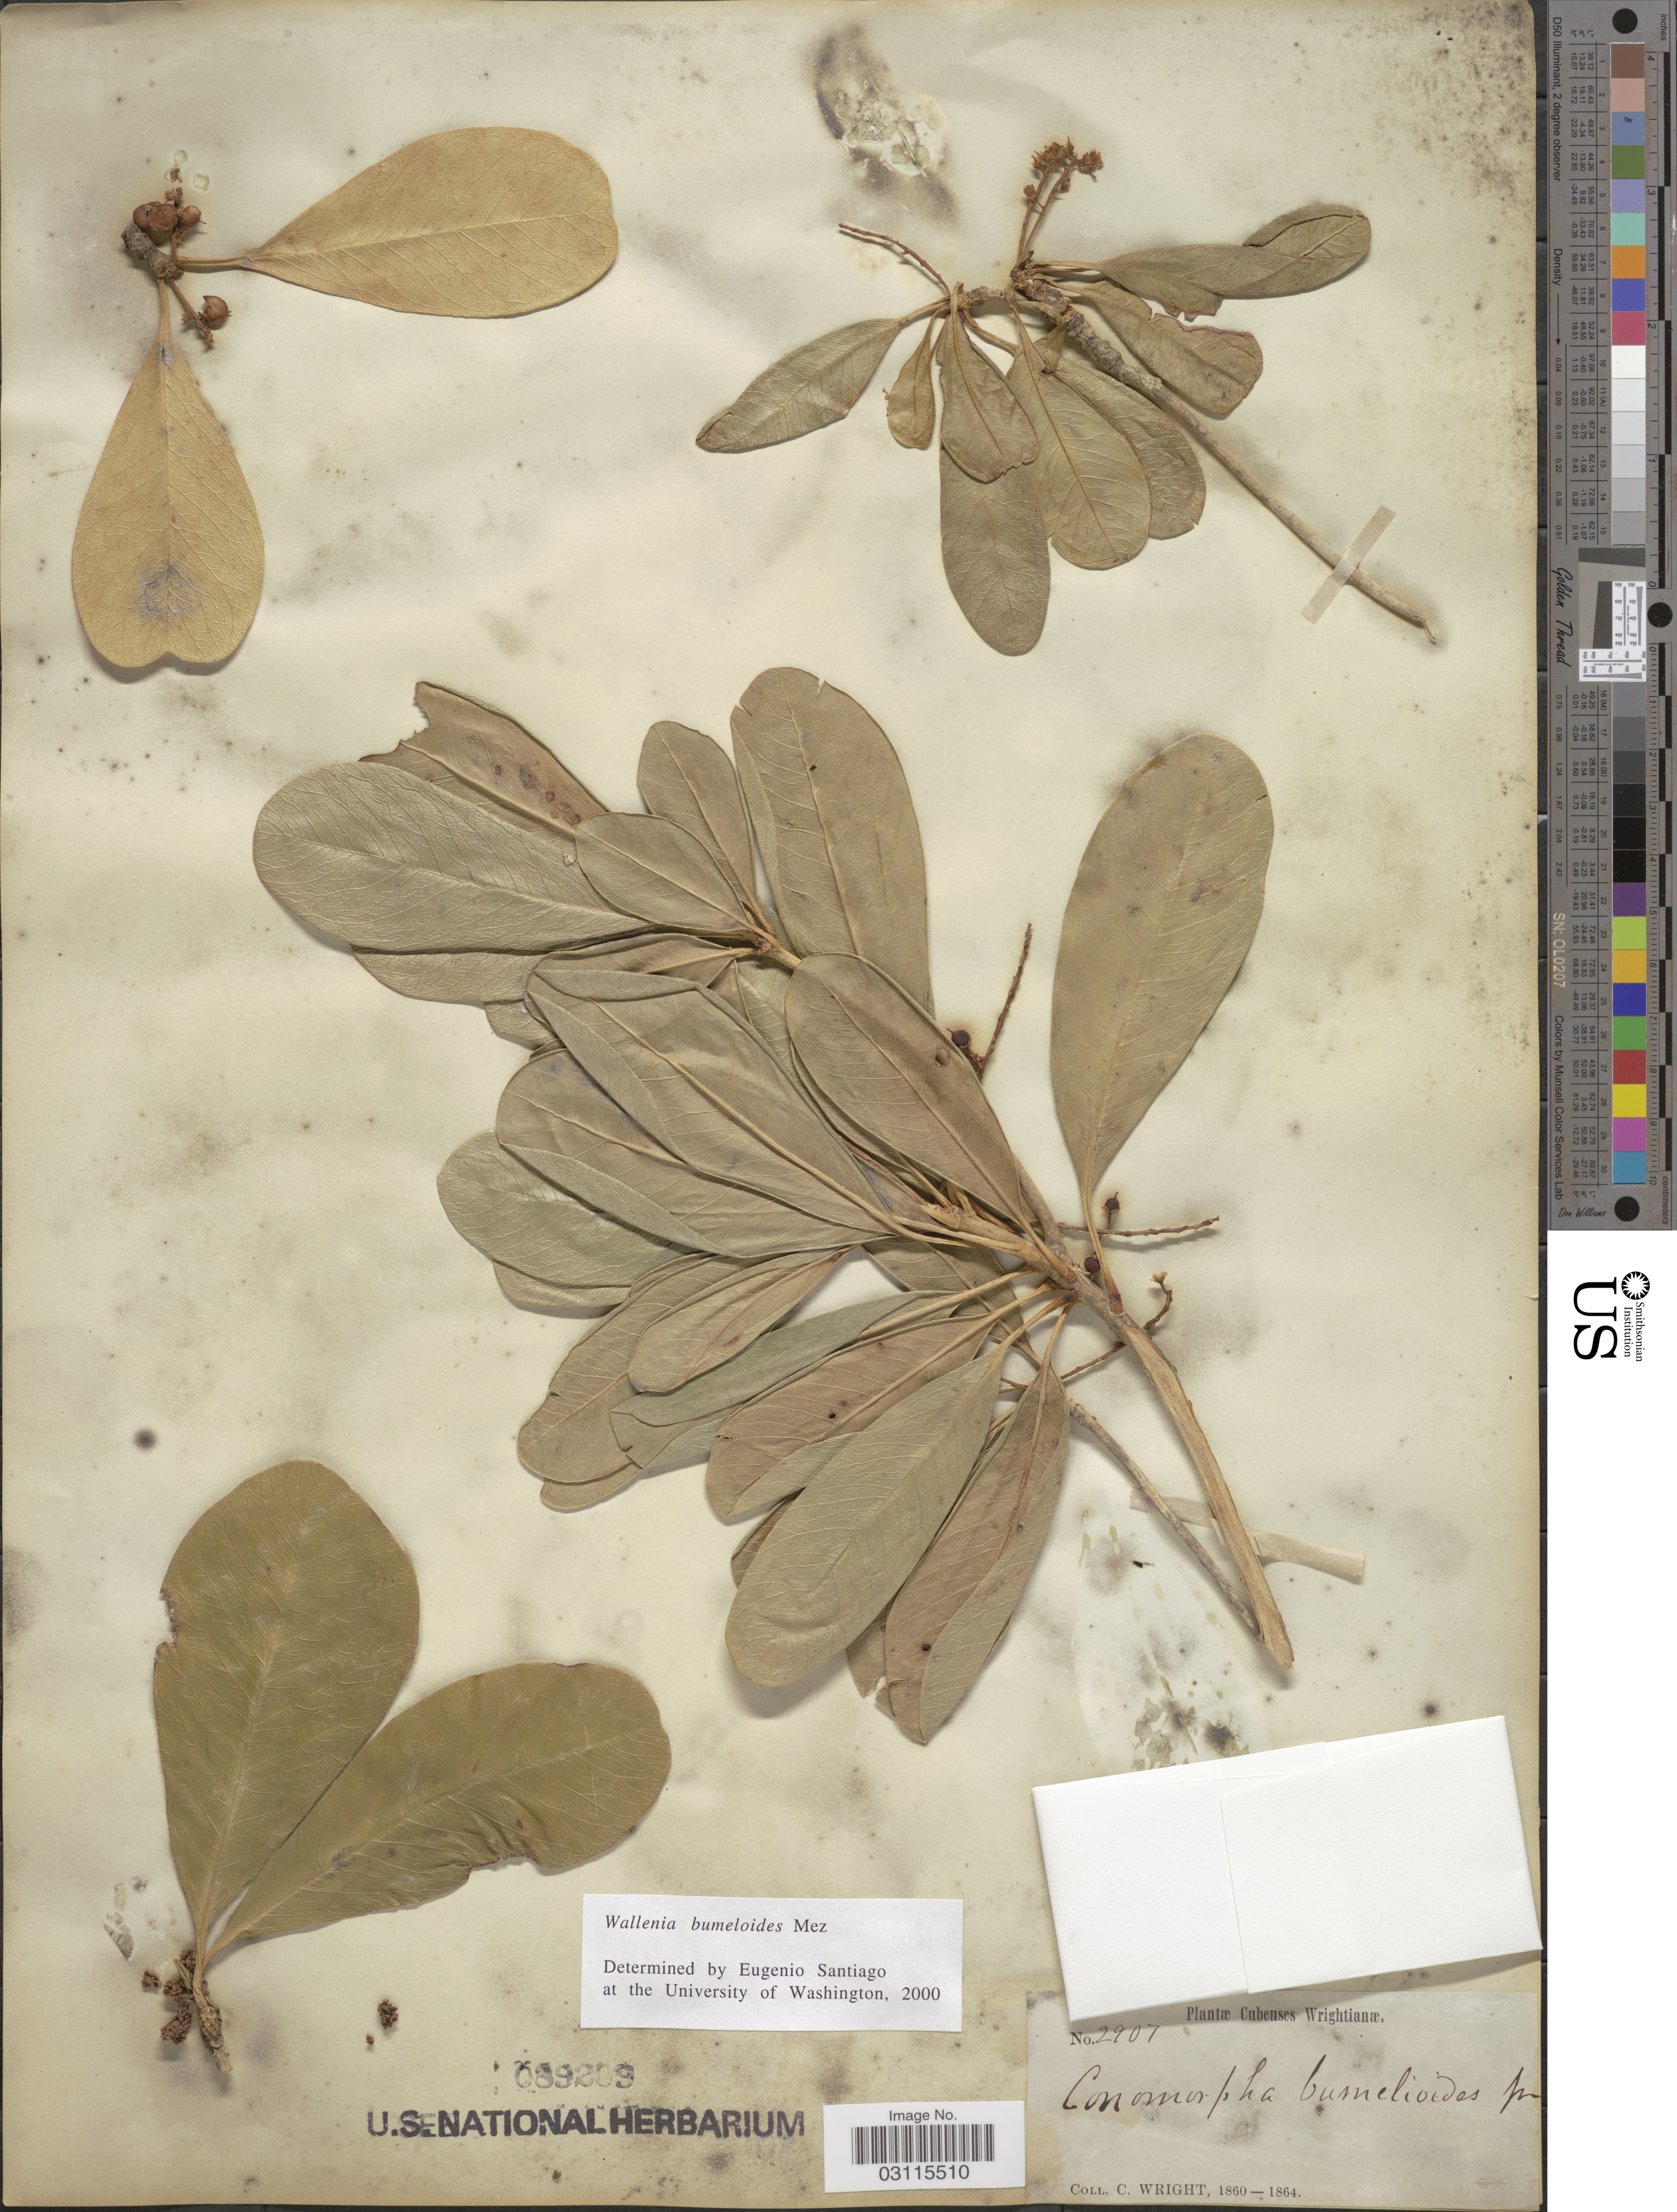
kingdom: Plantae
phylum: Tracheophyta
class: Magnoliopsida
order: Ericales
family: Primulaceae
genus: Wallenia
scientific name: Wallenia bumelioides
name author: (Griseb.) Mez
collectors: C. Wright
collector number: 2907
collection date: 1860/1864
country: Cuba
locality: Cubenses.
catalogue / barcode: US 89209